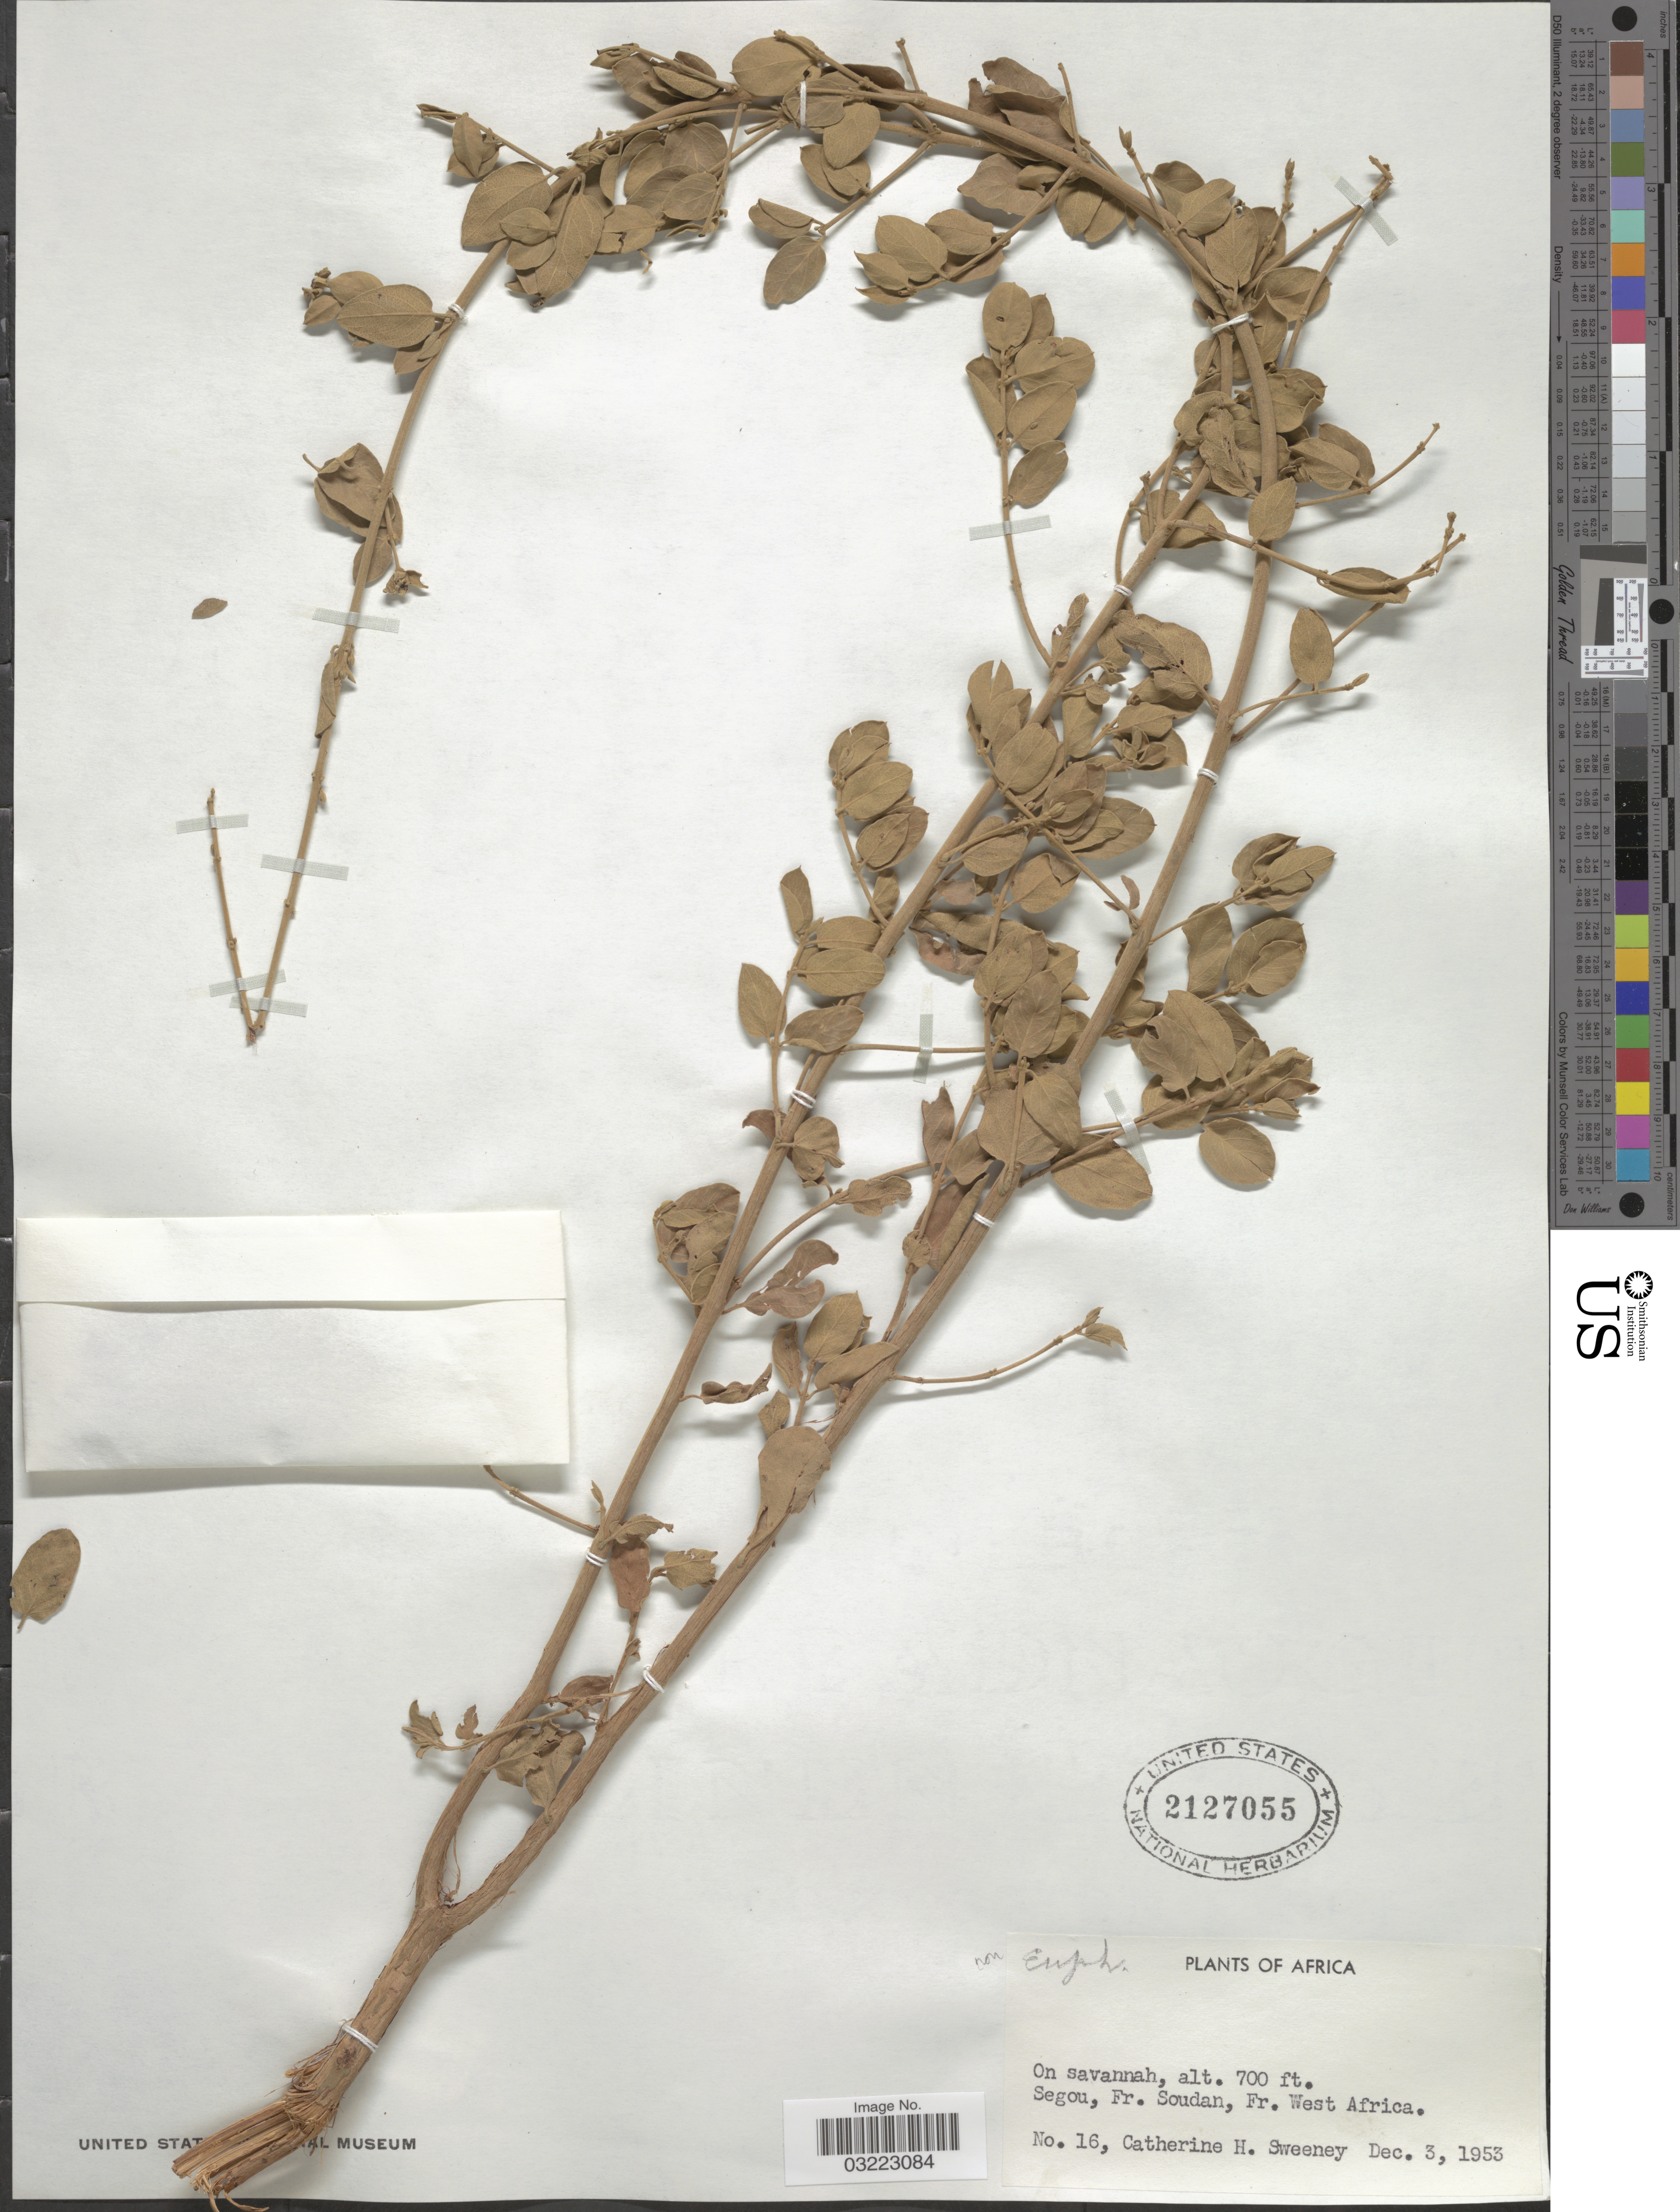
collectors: C. Sweeney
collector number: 16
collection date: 1953-12-03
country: Mali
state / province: Segou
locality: Fr. Soudan, Fr. West Africa.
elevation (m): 213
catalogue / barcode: US 2127055